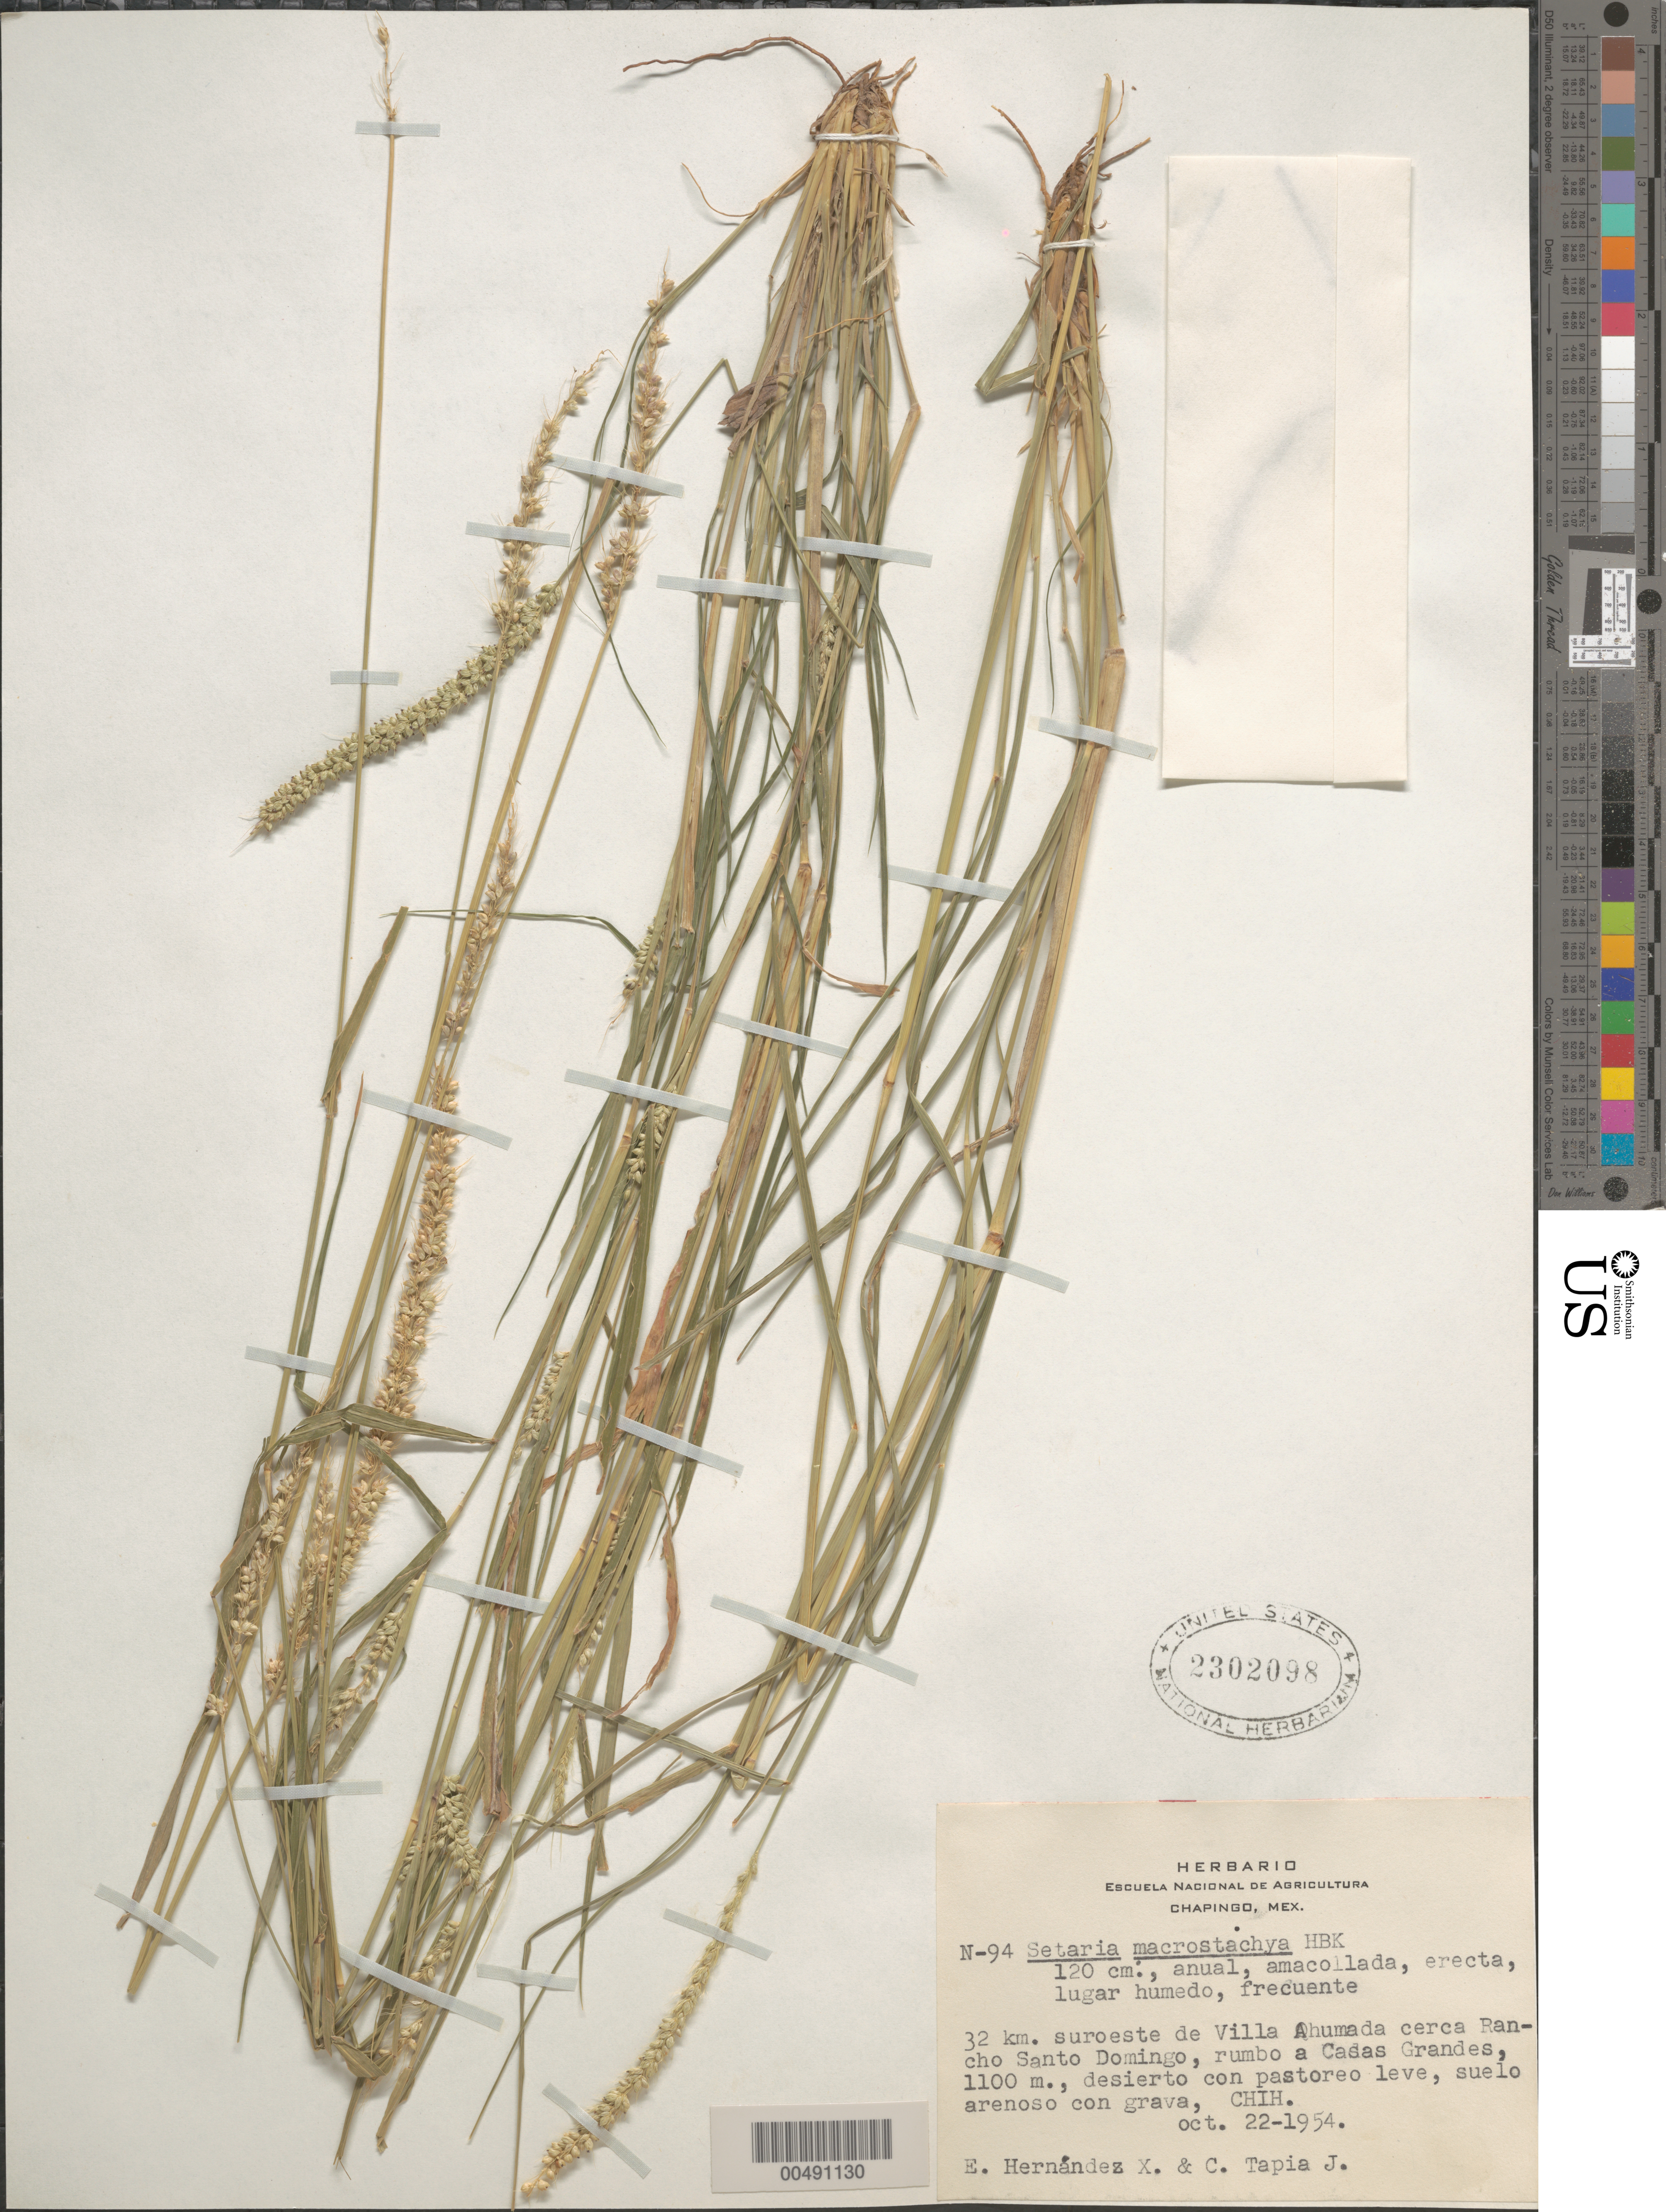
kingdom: Plantae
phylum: Tracheophyta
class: Liliopsida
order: Poales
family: Poaceae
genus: Setaria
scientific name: Setaria macrostachya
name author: Kunth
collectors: E. I. Hernández-X. & C. Tapia-J.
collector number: N-94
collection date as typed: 22 Oct 1954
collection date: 1954-10-22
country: Mexico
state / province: Chihuahua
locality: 32 km SE of Villa Ahumada around Rancho Santo Domingo, rumbo to Casa Grandes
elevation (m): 1100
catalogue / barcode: US 2302098